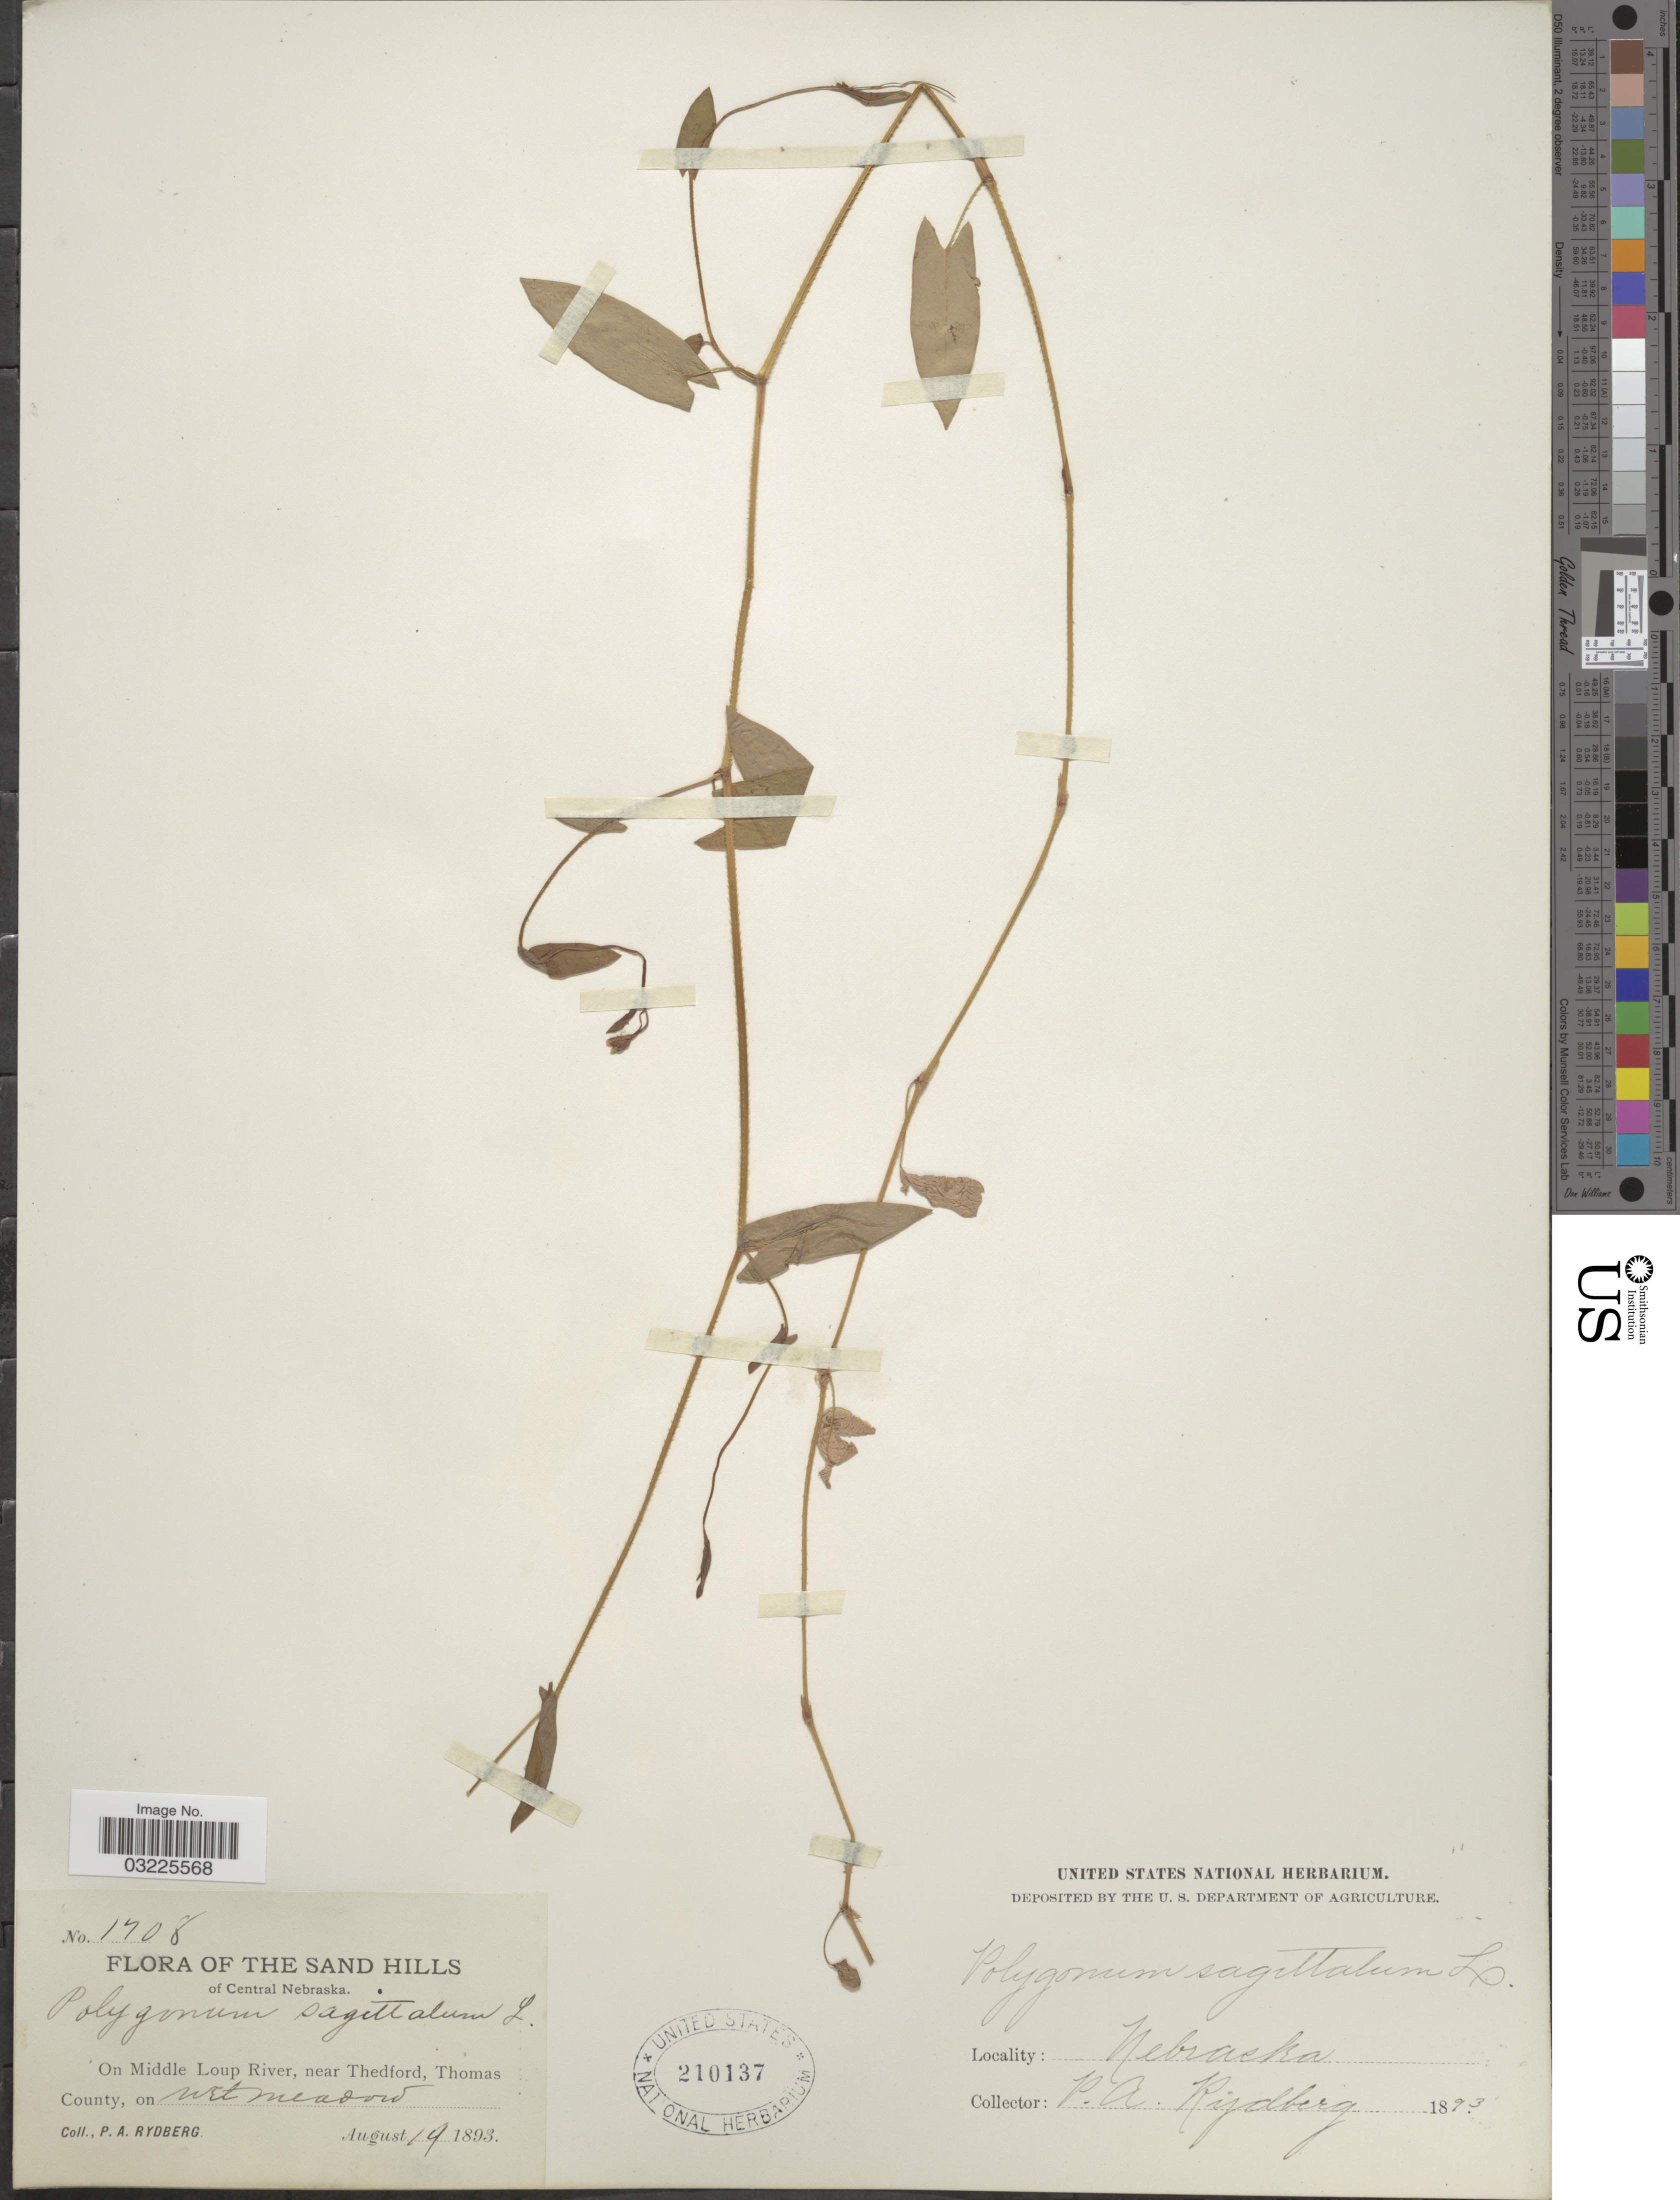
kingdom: Plantae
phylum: Tracheophyta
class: Magnoliopsida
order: Caryophyllales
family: Polygonaceae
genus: Persicaria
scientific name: Persicaria sagittata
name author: (L.) H. Gross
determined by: Atha, D. E.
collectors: P. A. Rydberg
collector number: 1708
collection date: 1893-08-19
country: United States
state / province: Nebraska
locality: The Sand Hills of Central Nebraska. On Middle Loup River, near Thedford, Thomas County, on wet meadow.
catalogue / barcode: US 210137